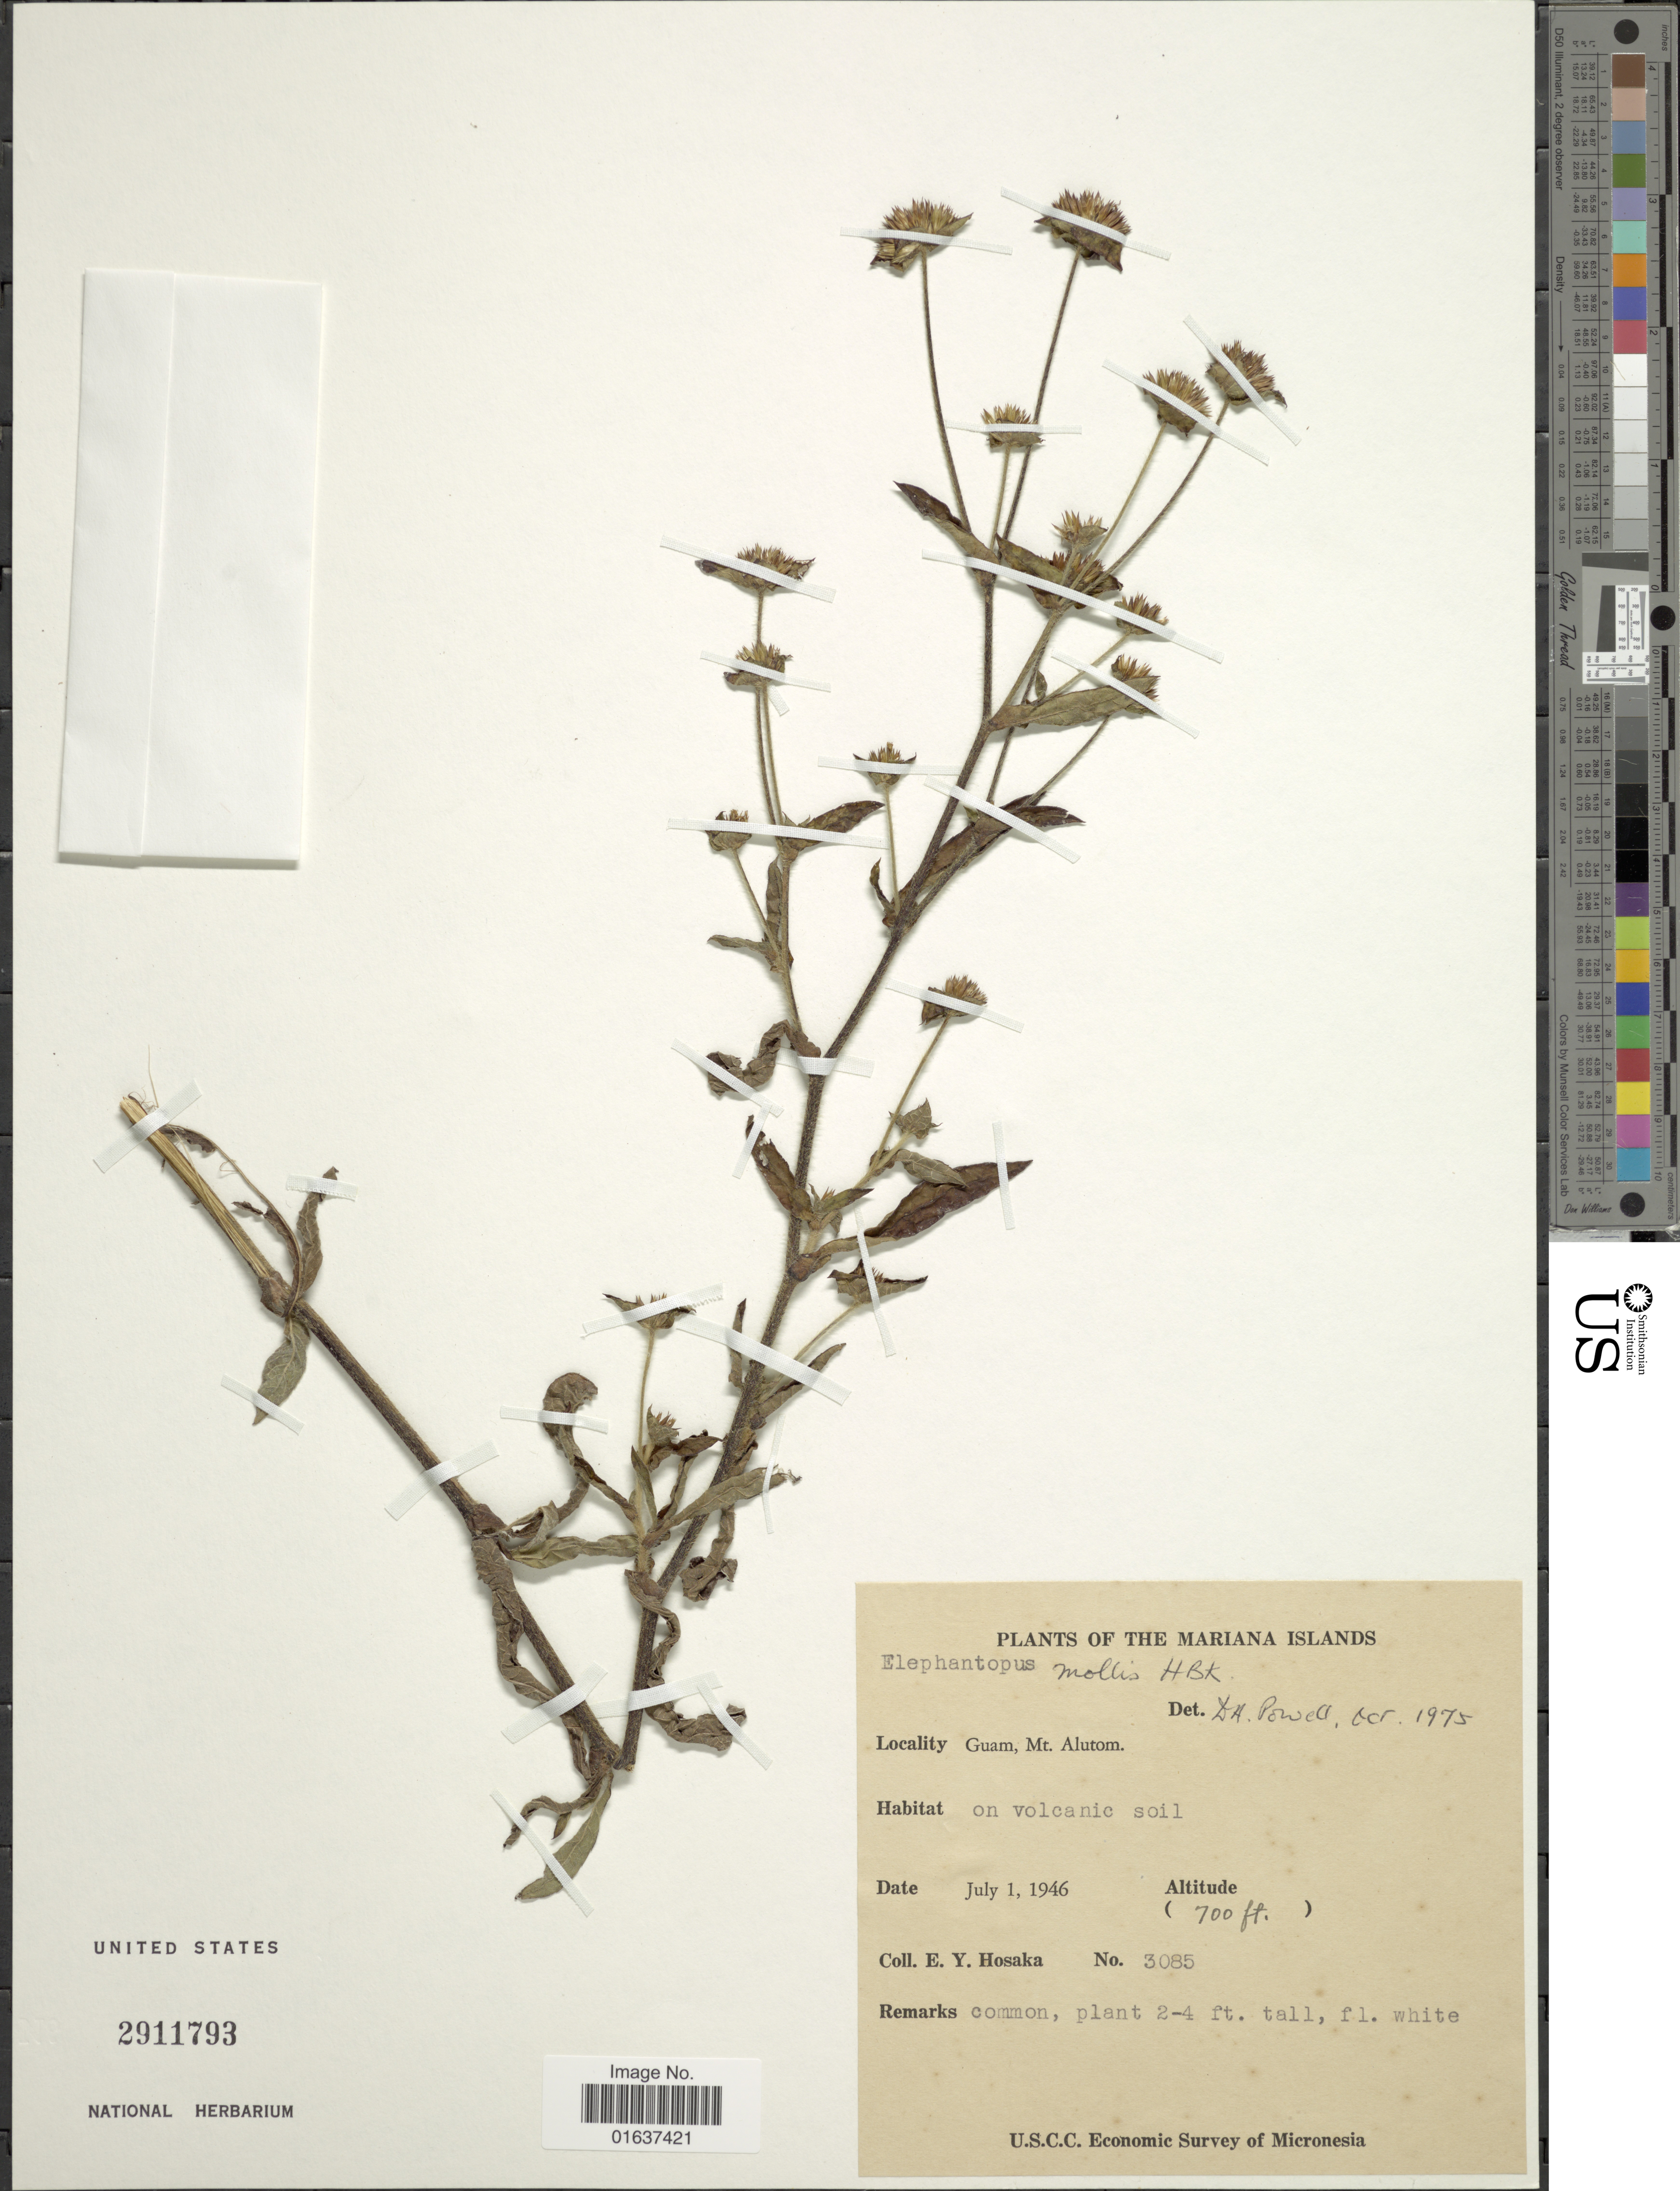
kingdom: Plantae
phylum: Tracheophyta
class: Magnoliopsida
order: Asterales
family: Asteraceae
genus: Elephantopus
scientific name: Elephantopus mollis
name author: Kunth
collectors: E. Y. Hosaka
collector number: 3085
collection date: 1946-07-01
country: Guam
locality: Mariana Islands, Mt. Alutom, on volcanic soil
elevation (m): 213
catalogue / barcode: US 2911793